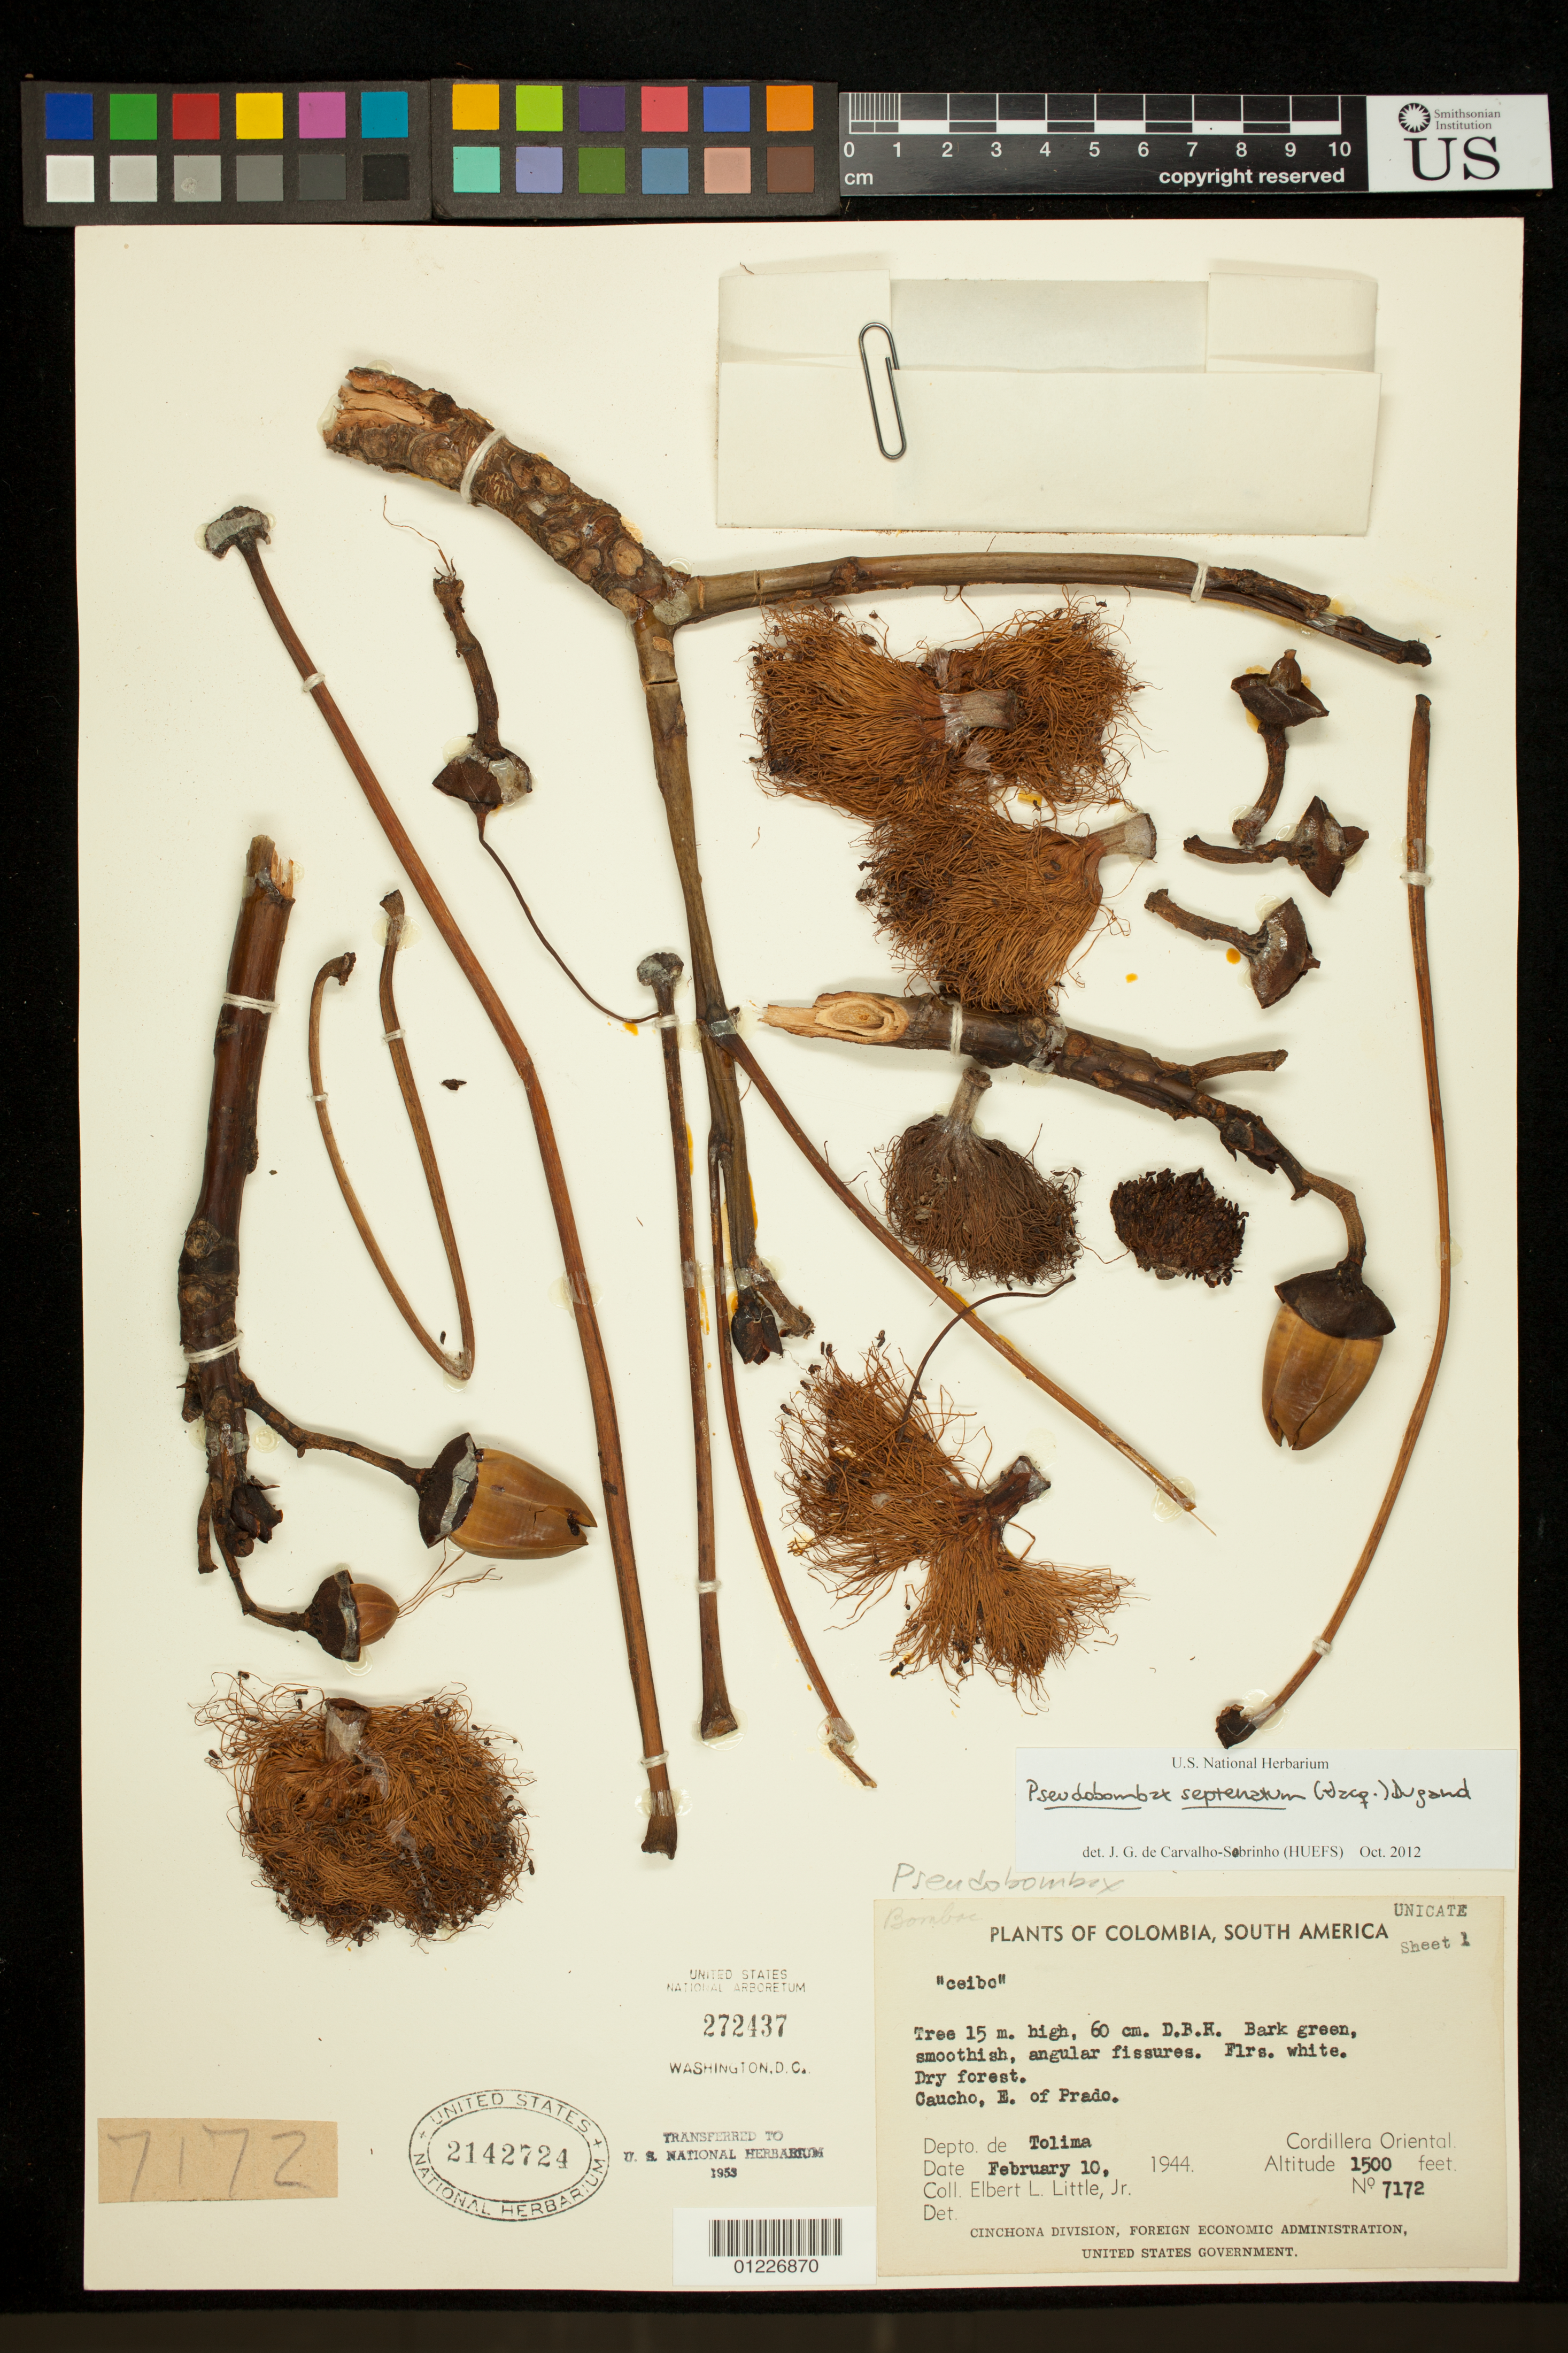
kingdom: Plantae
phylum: Tracheophyta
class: Magnoliopsida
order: Malvales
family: Malvaceae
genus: Pseudobombax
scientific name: Pseudobombax septenatum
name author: (Jacq.) Dugand G.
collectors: E. L. Little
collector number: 7172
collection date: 1944-02-10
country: Colombia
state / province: Tolima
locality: Depto. de Tolima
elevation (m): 457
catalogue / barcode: US 272437